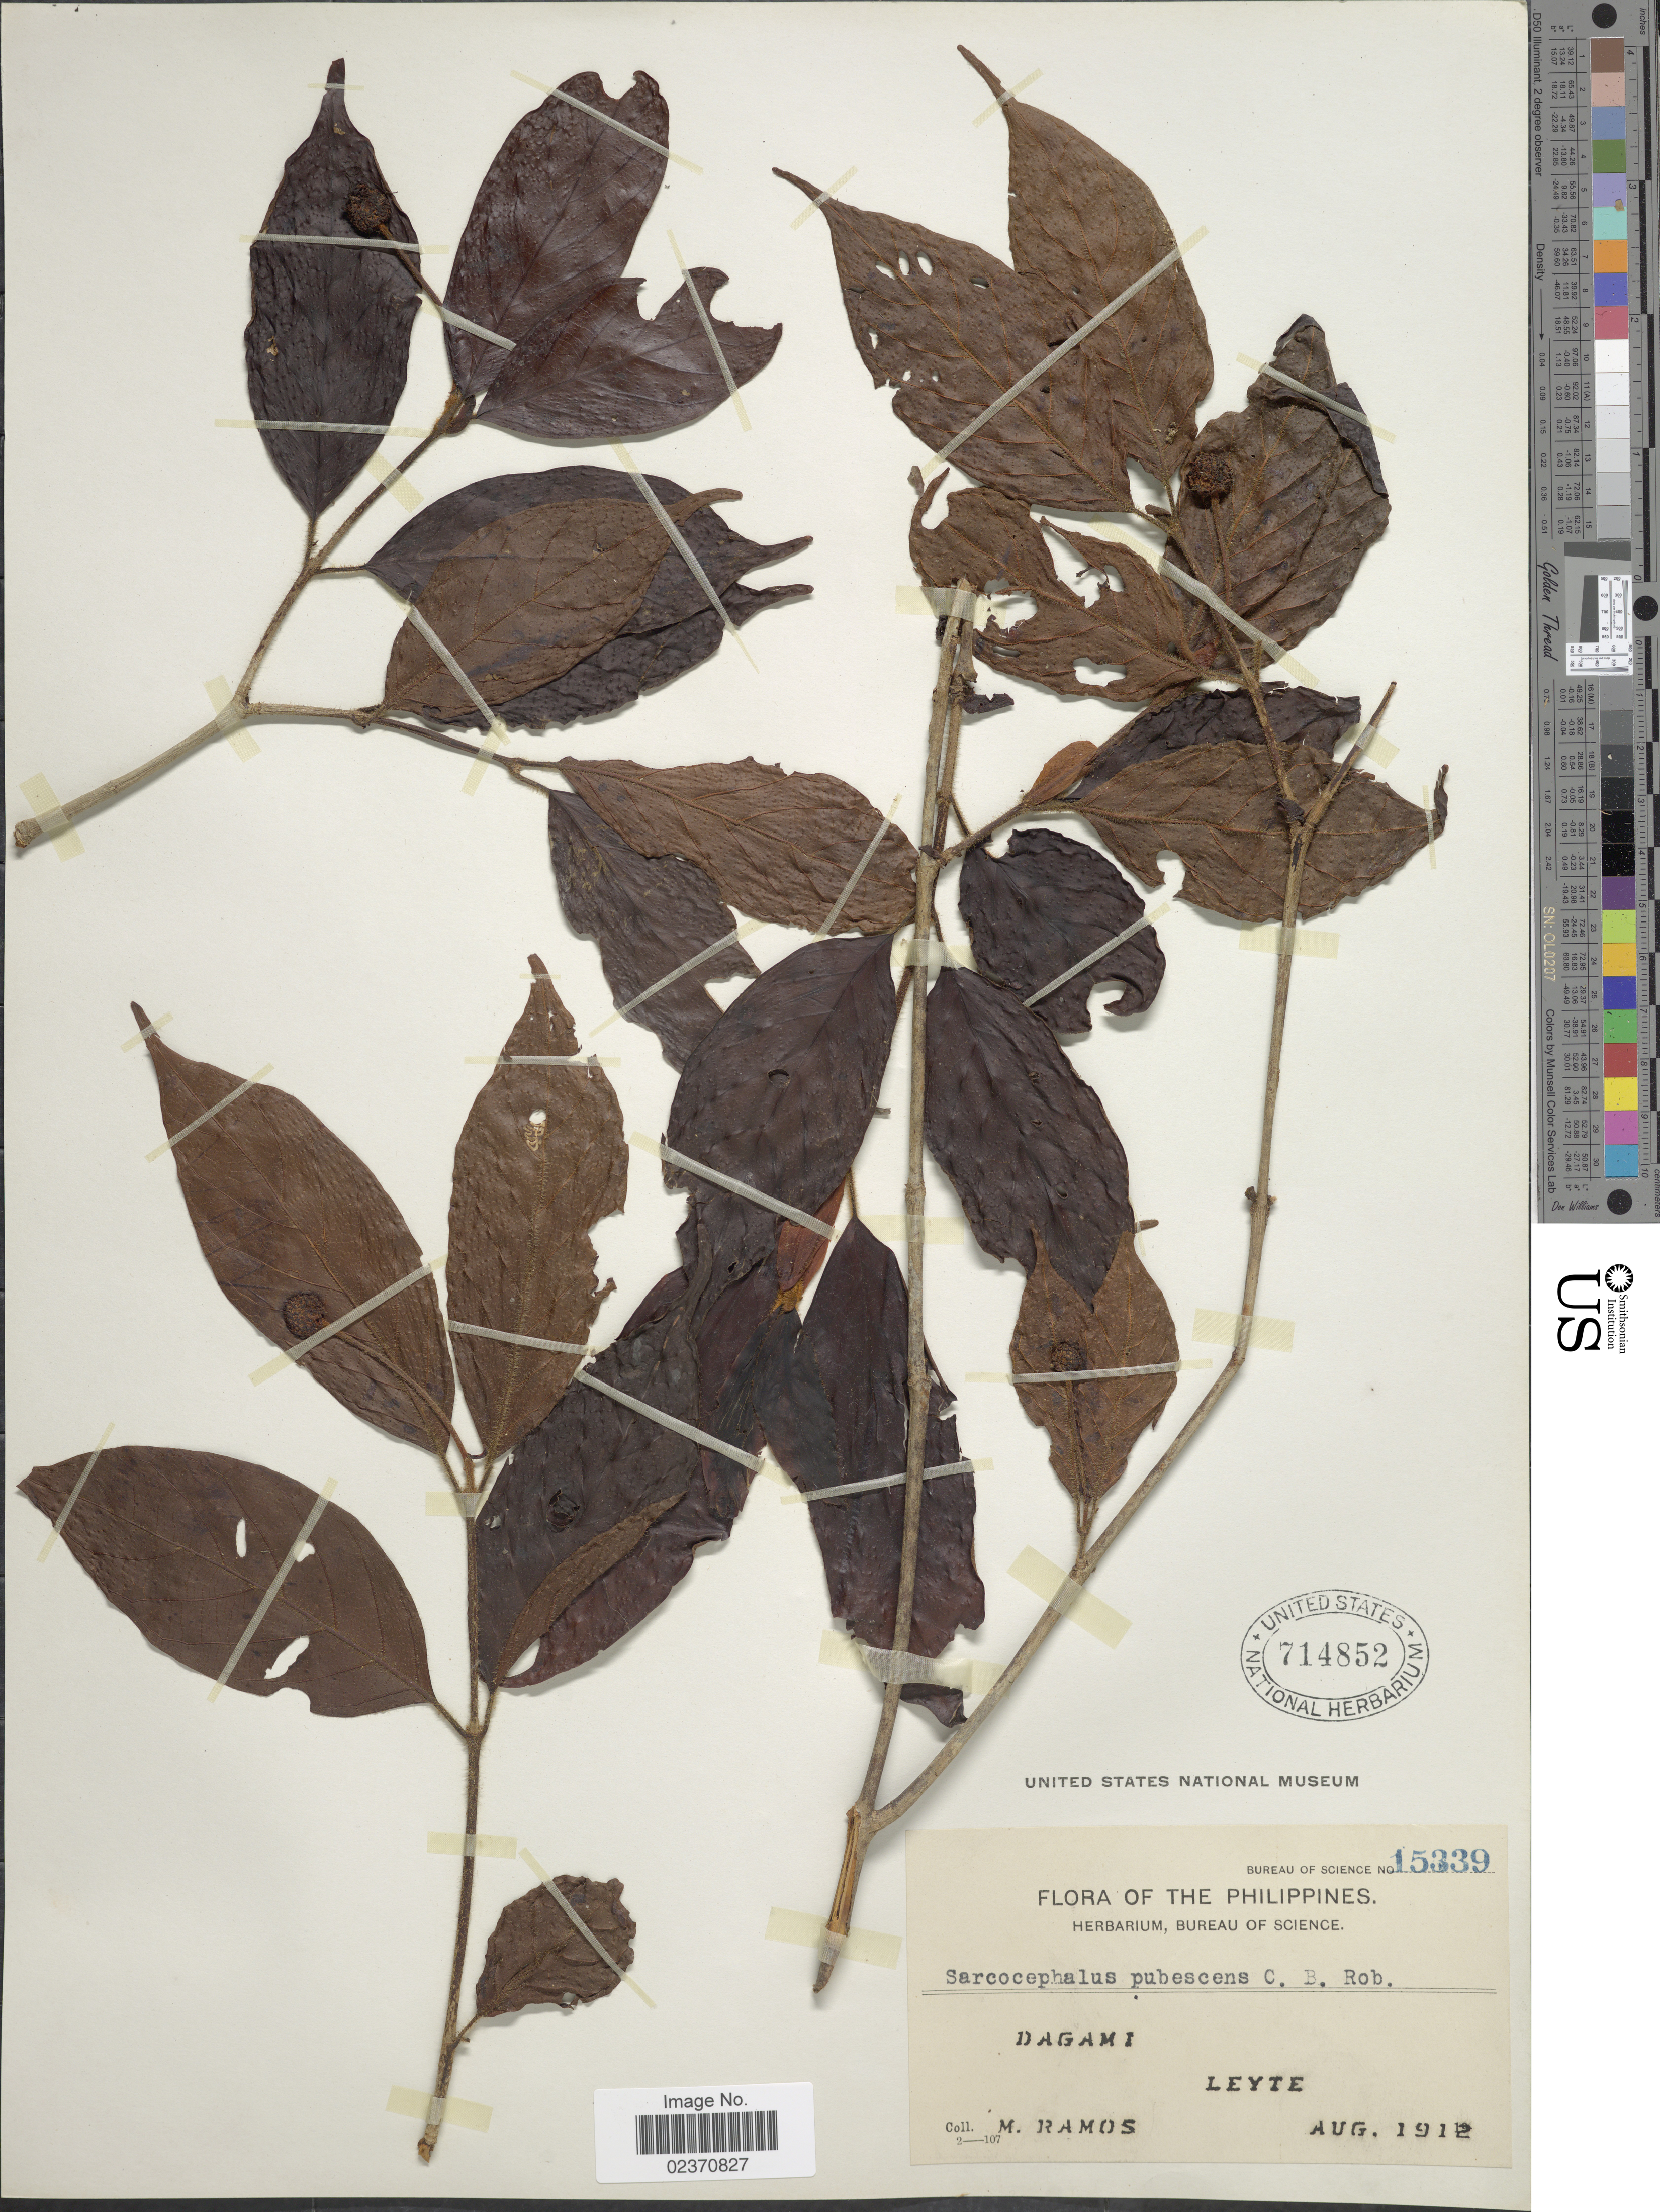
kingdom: Plantae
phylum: Tracheophyta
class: Magnoliopsida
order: Gentianales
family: Rubiaceae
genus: Nauclea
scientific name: Nauclea robinsonii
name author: Merr.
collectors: M. Ramos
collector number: Bureau of Science 15339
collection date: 1912-08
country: Philippines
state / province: Eastern Visayas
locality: Dagami, Leyte.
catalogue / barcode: US 714852